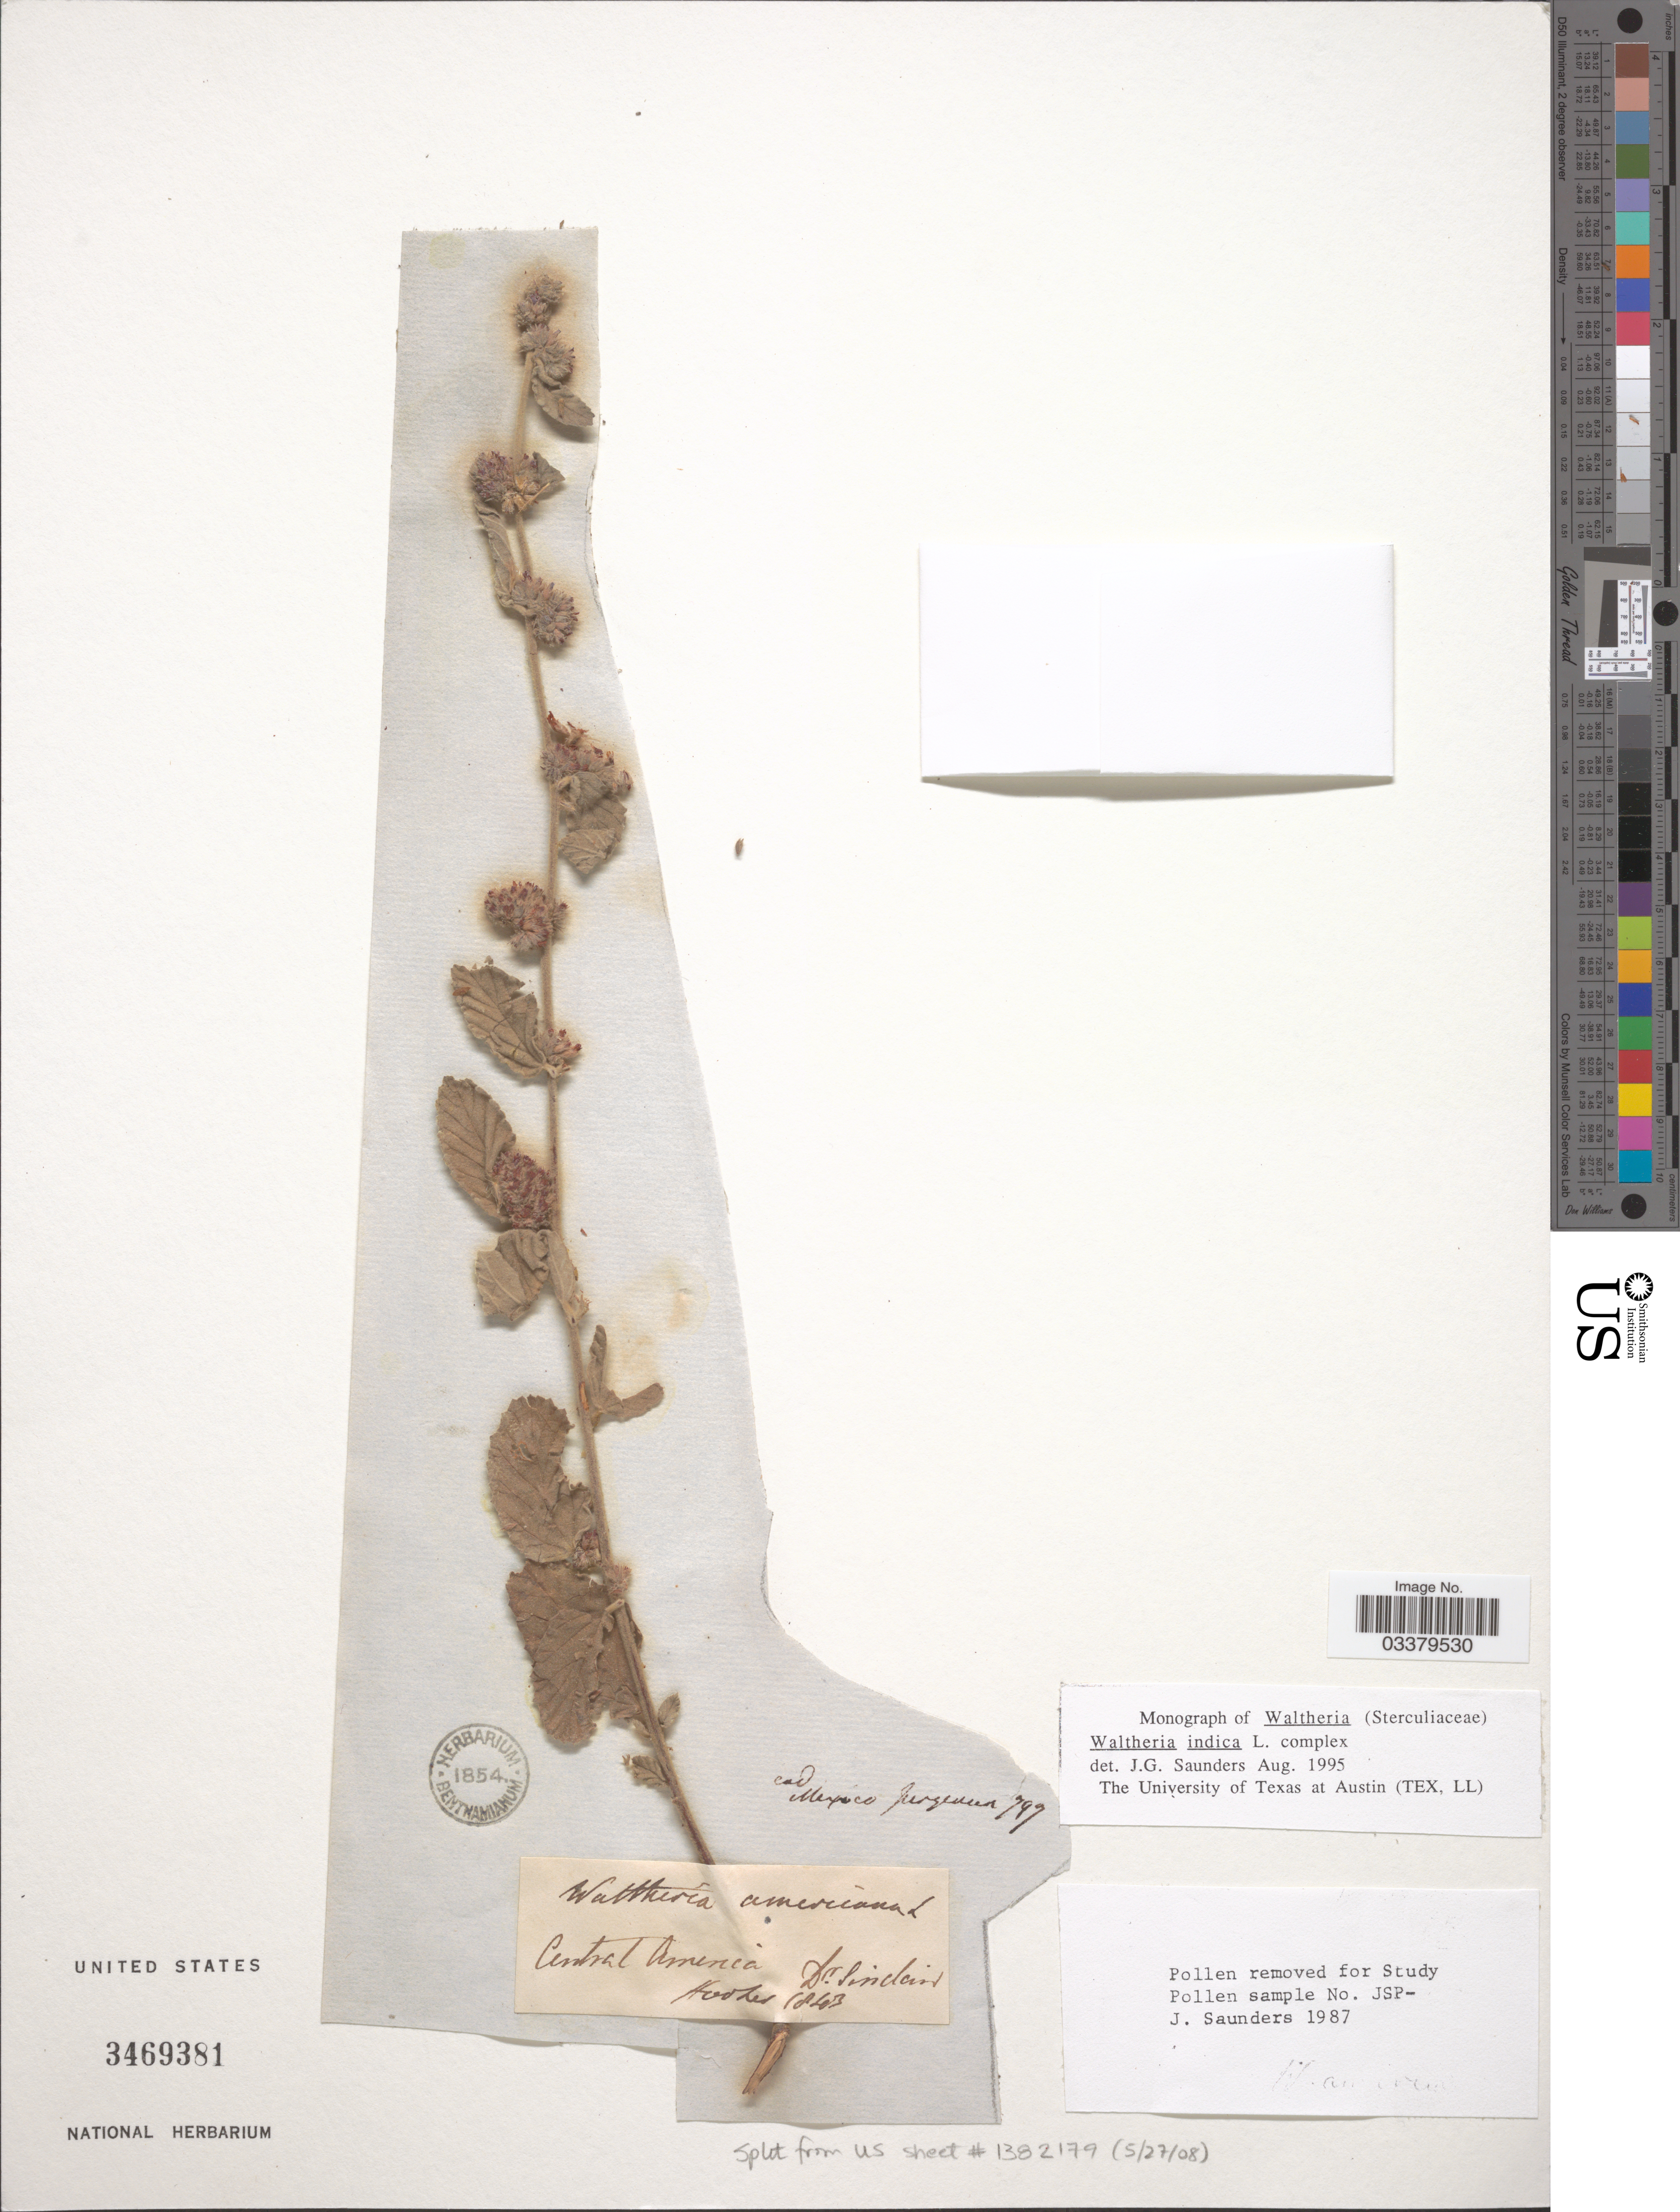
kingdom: Plantae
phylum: Tracheophyta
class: Magnoliopsida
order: Malvales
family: Malvaceae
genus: Waltheria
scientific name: Waltheria indica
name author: L.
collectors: -- Sinclair & -. Jurgensen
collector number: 797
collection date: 1843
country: Mexico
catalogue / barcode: US 3469381